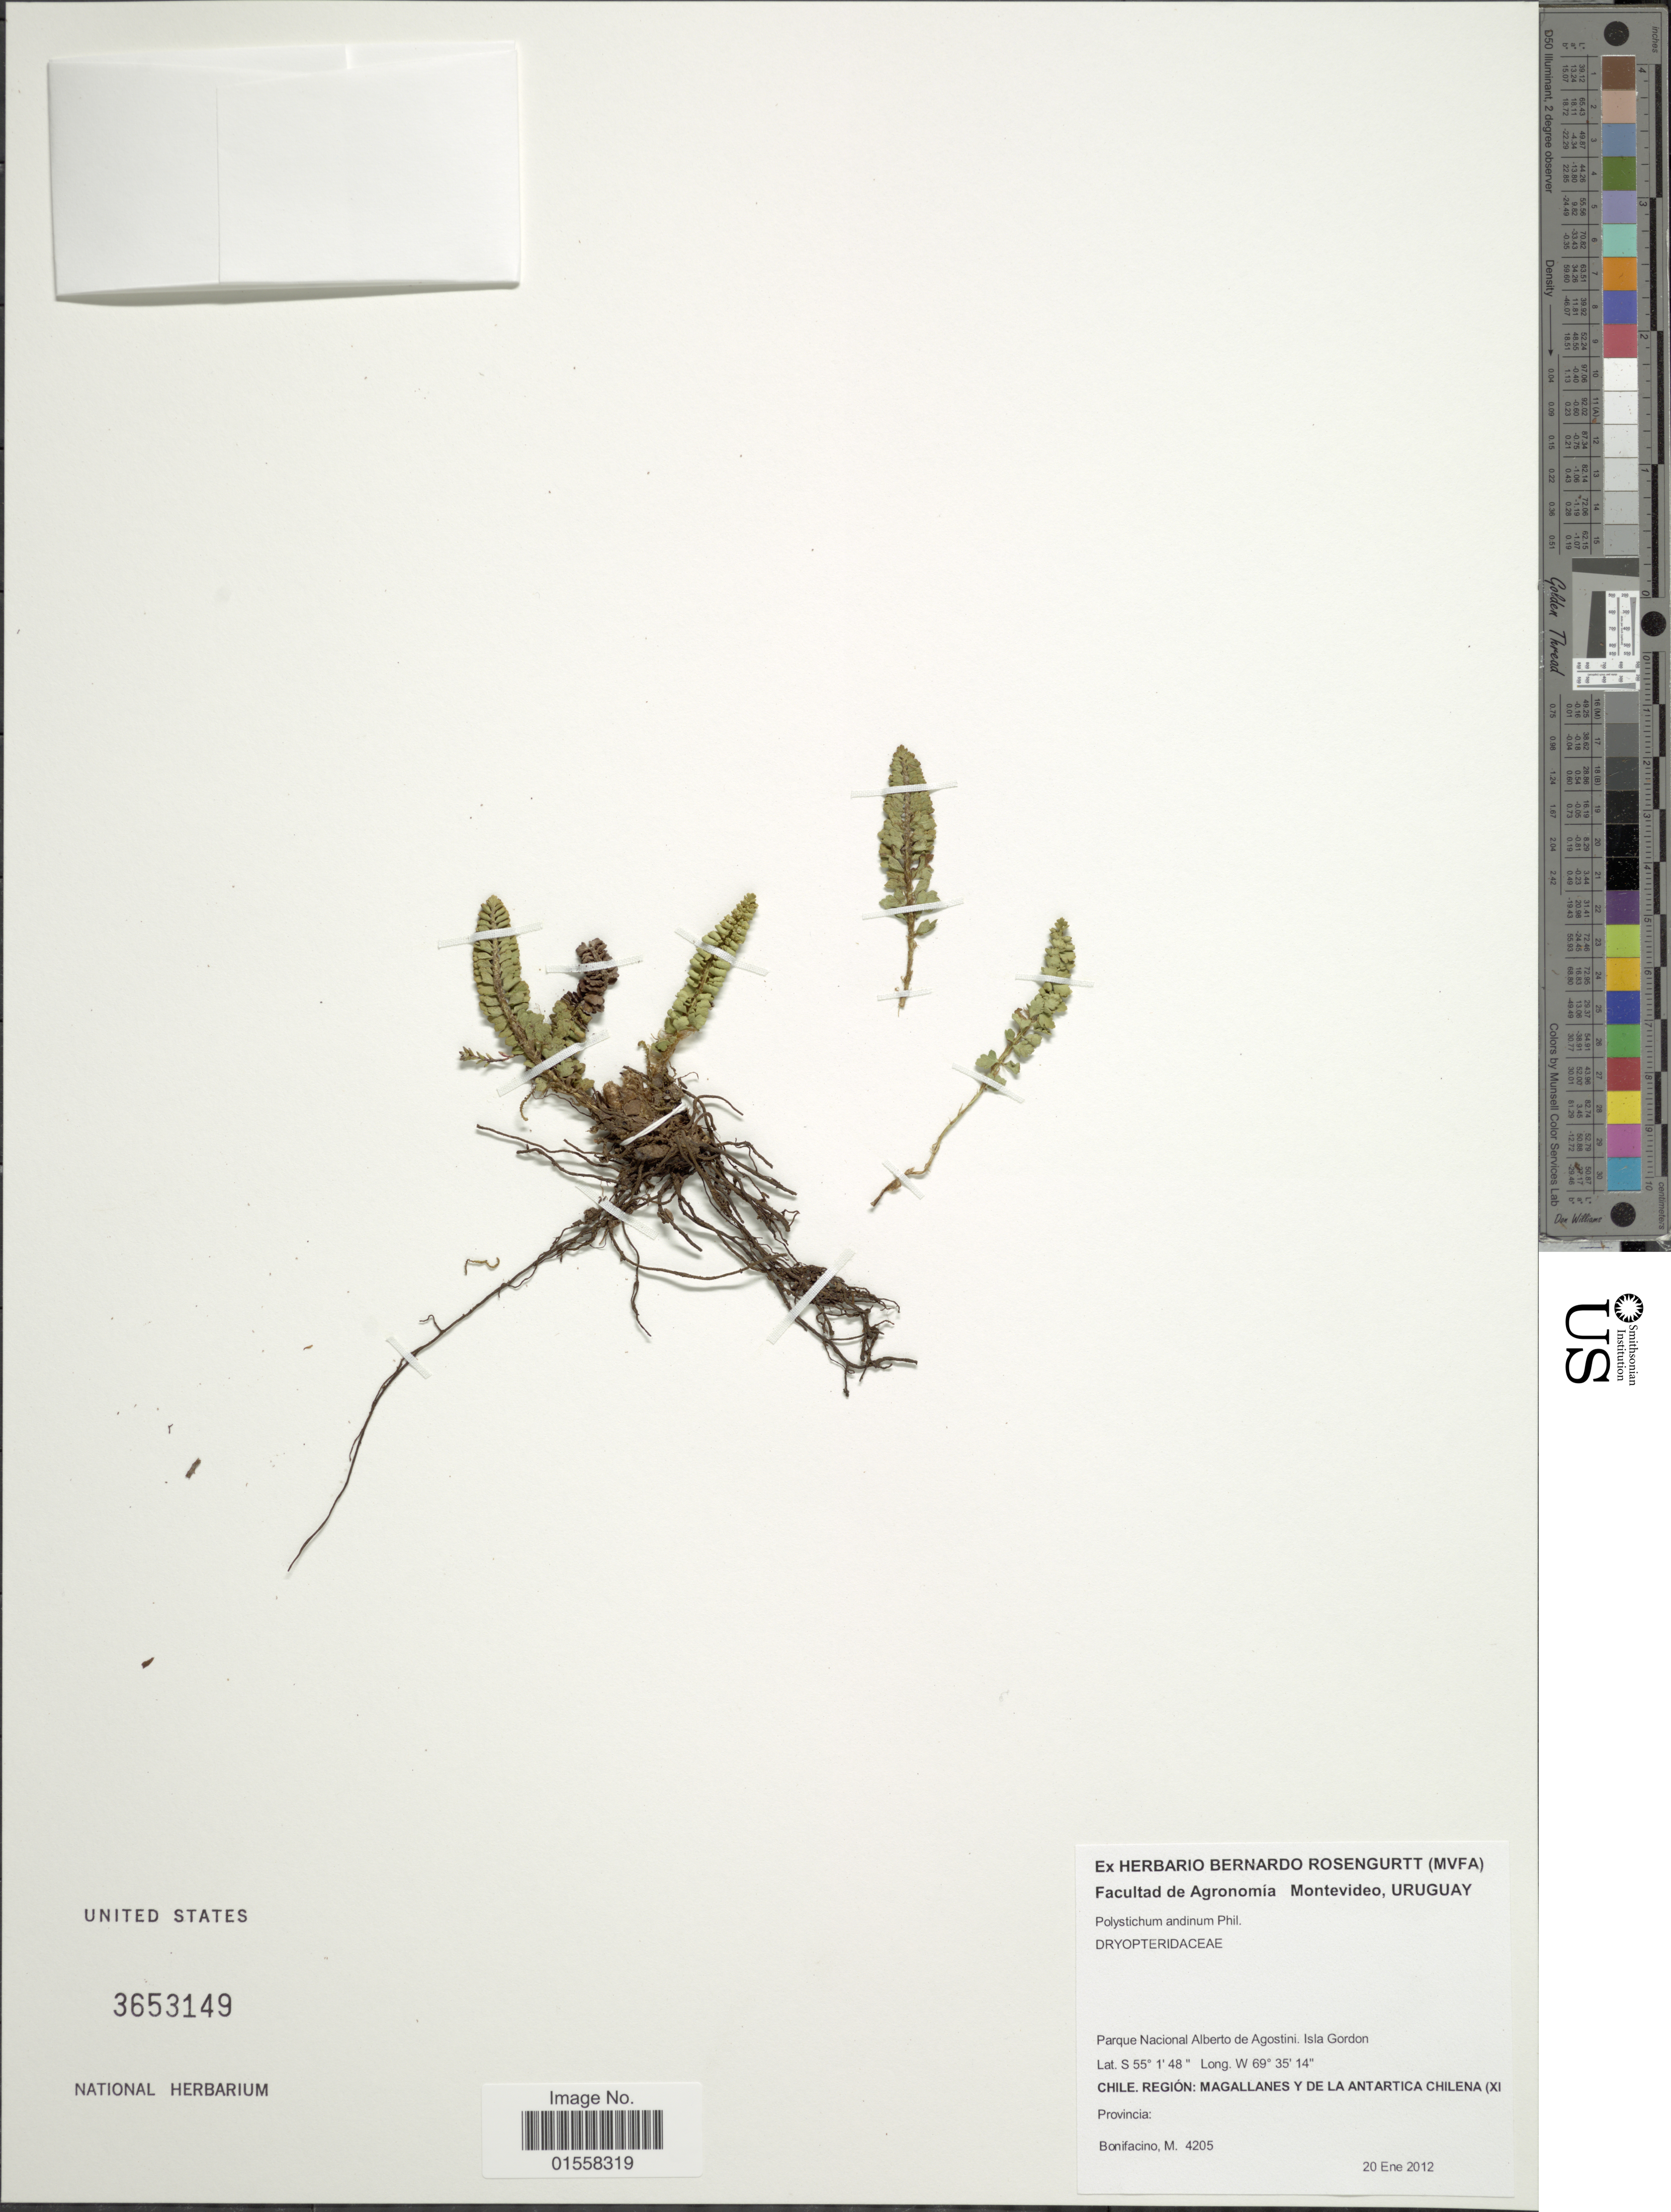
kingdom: Plantae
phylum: Tracheophyta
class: Polypodiopsida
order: Polypodiales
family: Dryopteridaceae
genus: Polystichum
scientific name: Polystichum andinum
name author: Phil.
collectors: M. Bonifacino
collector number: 4205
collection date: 2012-01-20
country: Chile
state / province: Magallanes y de la Antártica Chilena (XII)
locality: Parque Nacional Alberto de Agostini. Isla Gordon. Chile Region: Magallanes y de la Antartica Chilena (XI).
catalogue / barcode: US 3653149